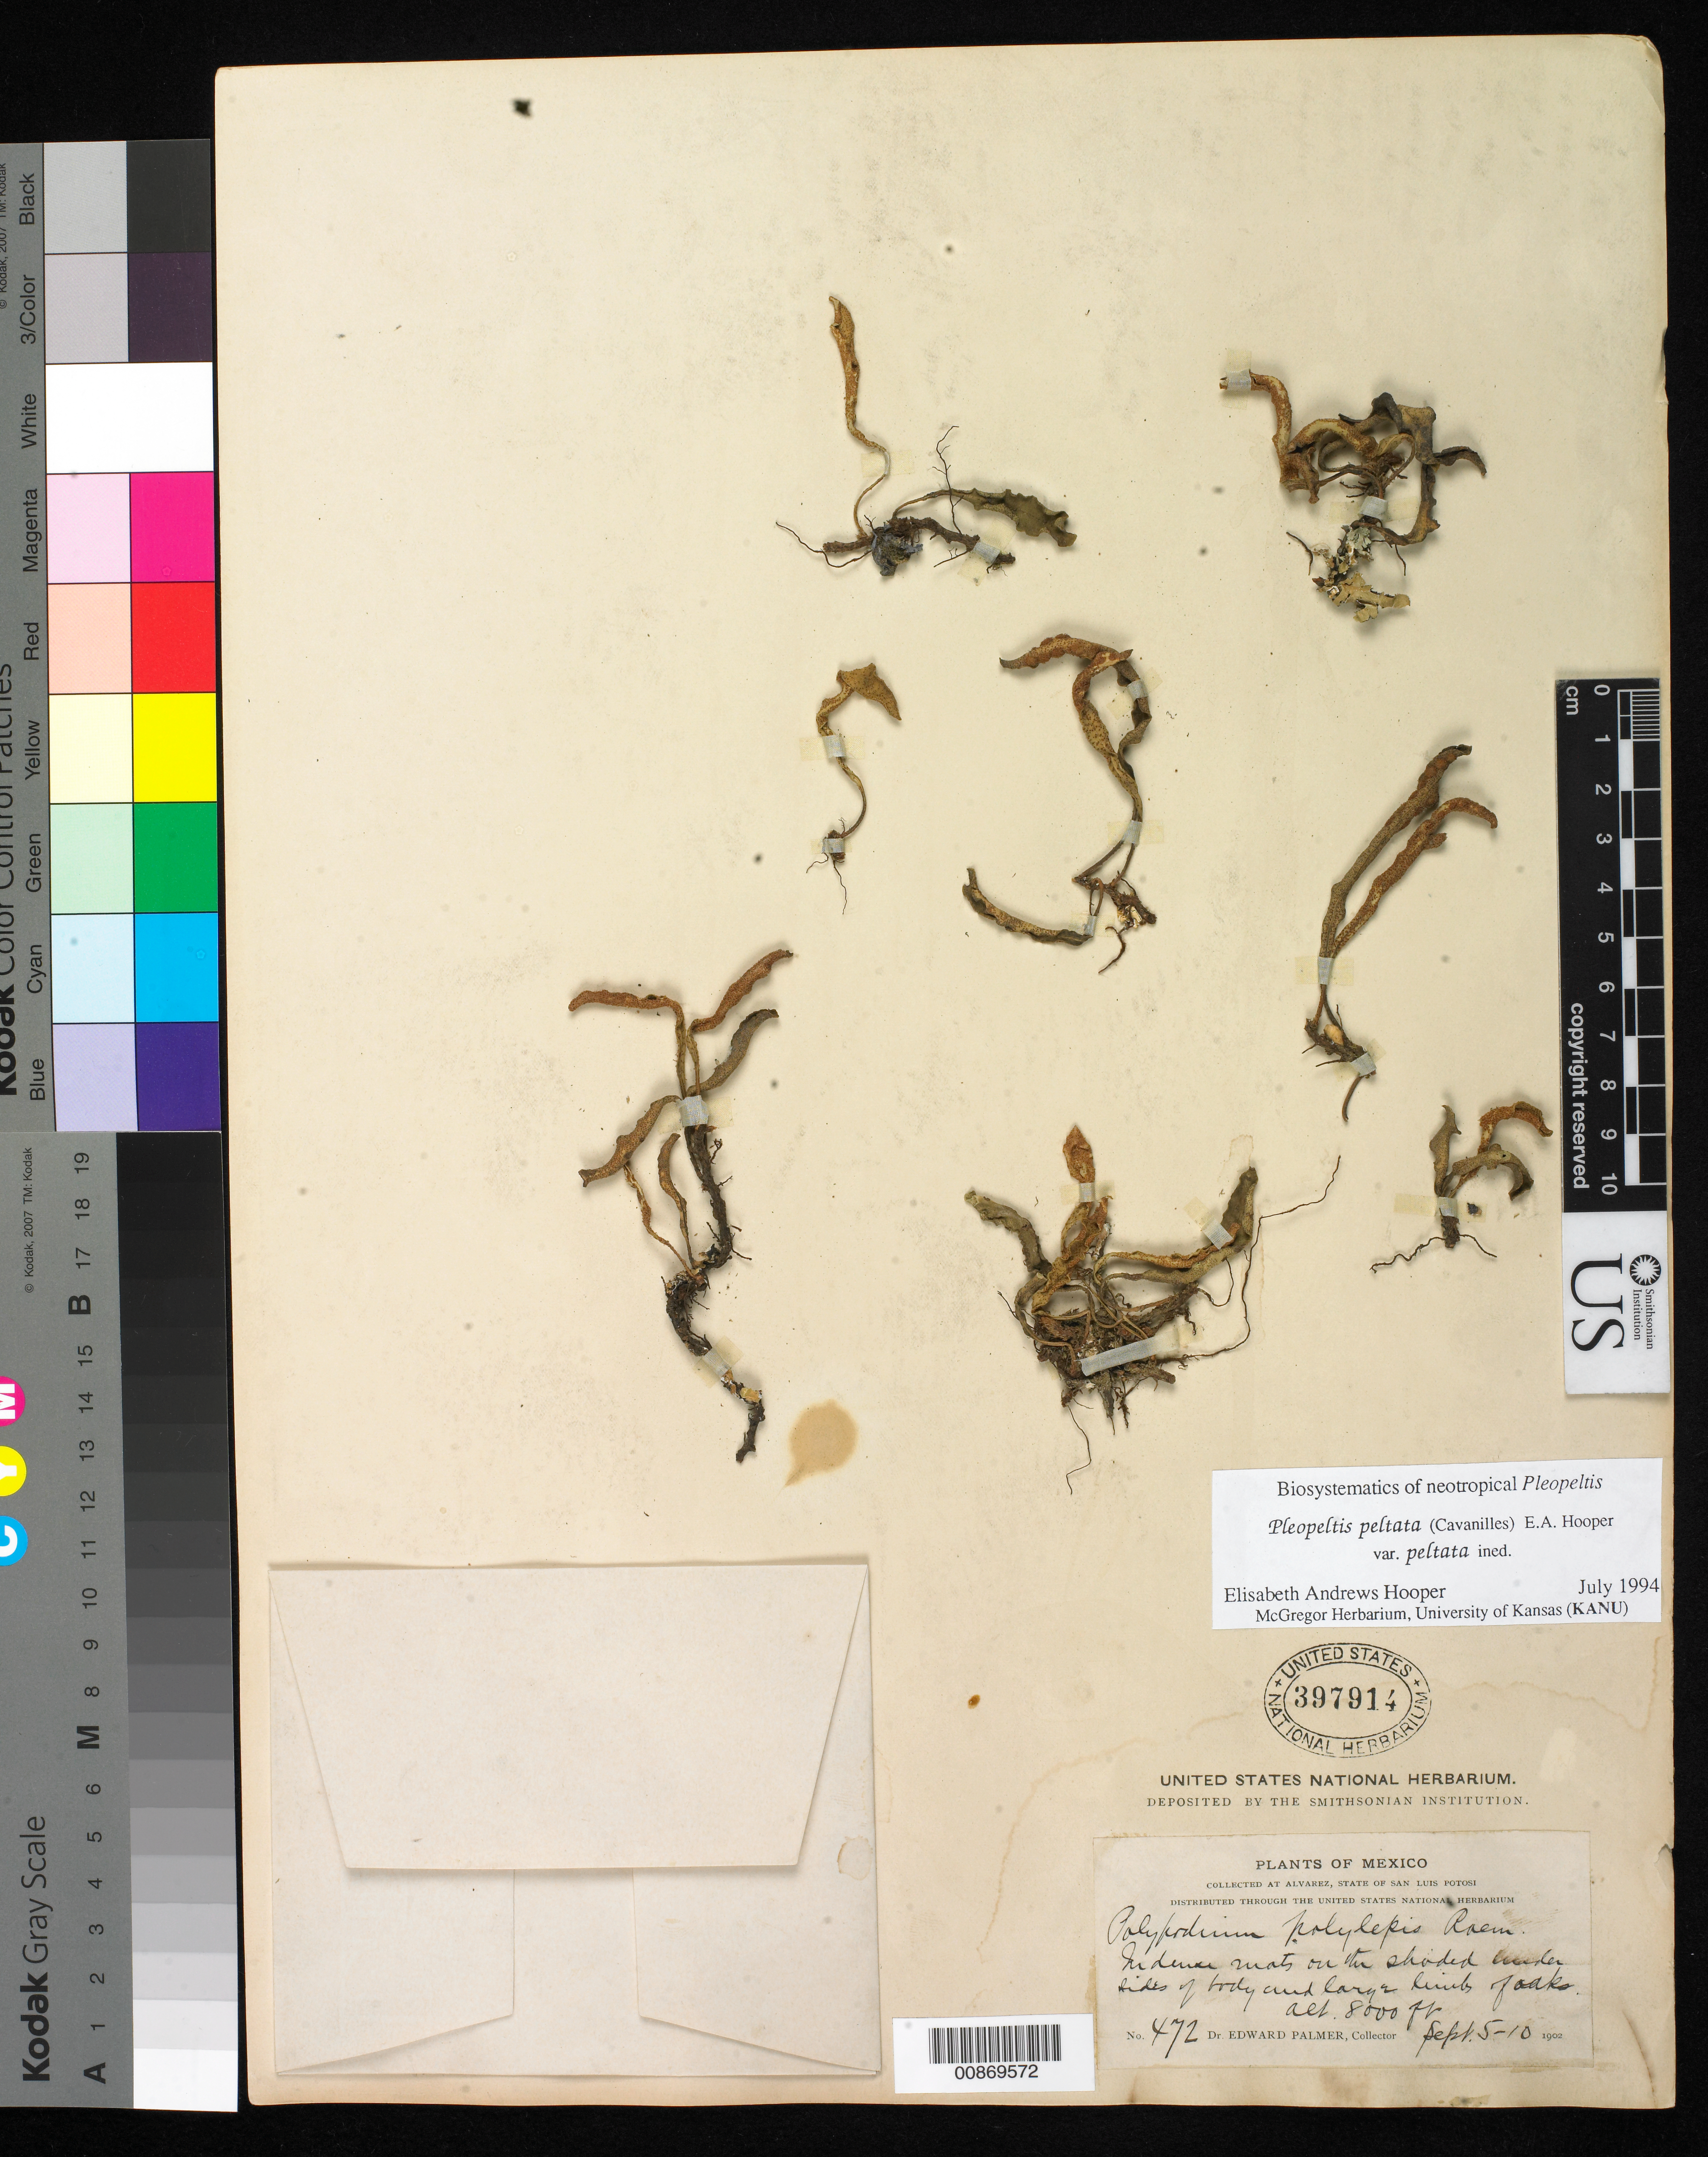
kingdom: Plantae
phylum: Tracheophyta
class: Polypodiopsida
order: Polypodiales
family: Polypodiaceae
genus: Pleopeltis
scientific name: Pleopeltis peltata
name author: Scort.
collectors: E. Palmer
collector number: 472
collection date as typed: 05 Sep 1902 to 10 Sep 1902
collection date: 1902-09-05/1902-09-10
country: Mexico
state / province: San Luis Potosí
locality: Alvarez, San Luis Potosí.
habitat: On the shaded under sides of body and large limbs of oaks.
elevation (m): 2438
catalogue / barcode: US 397914